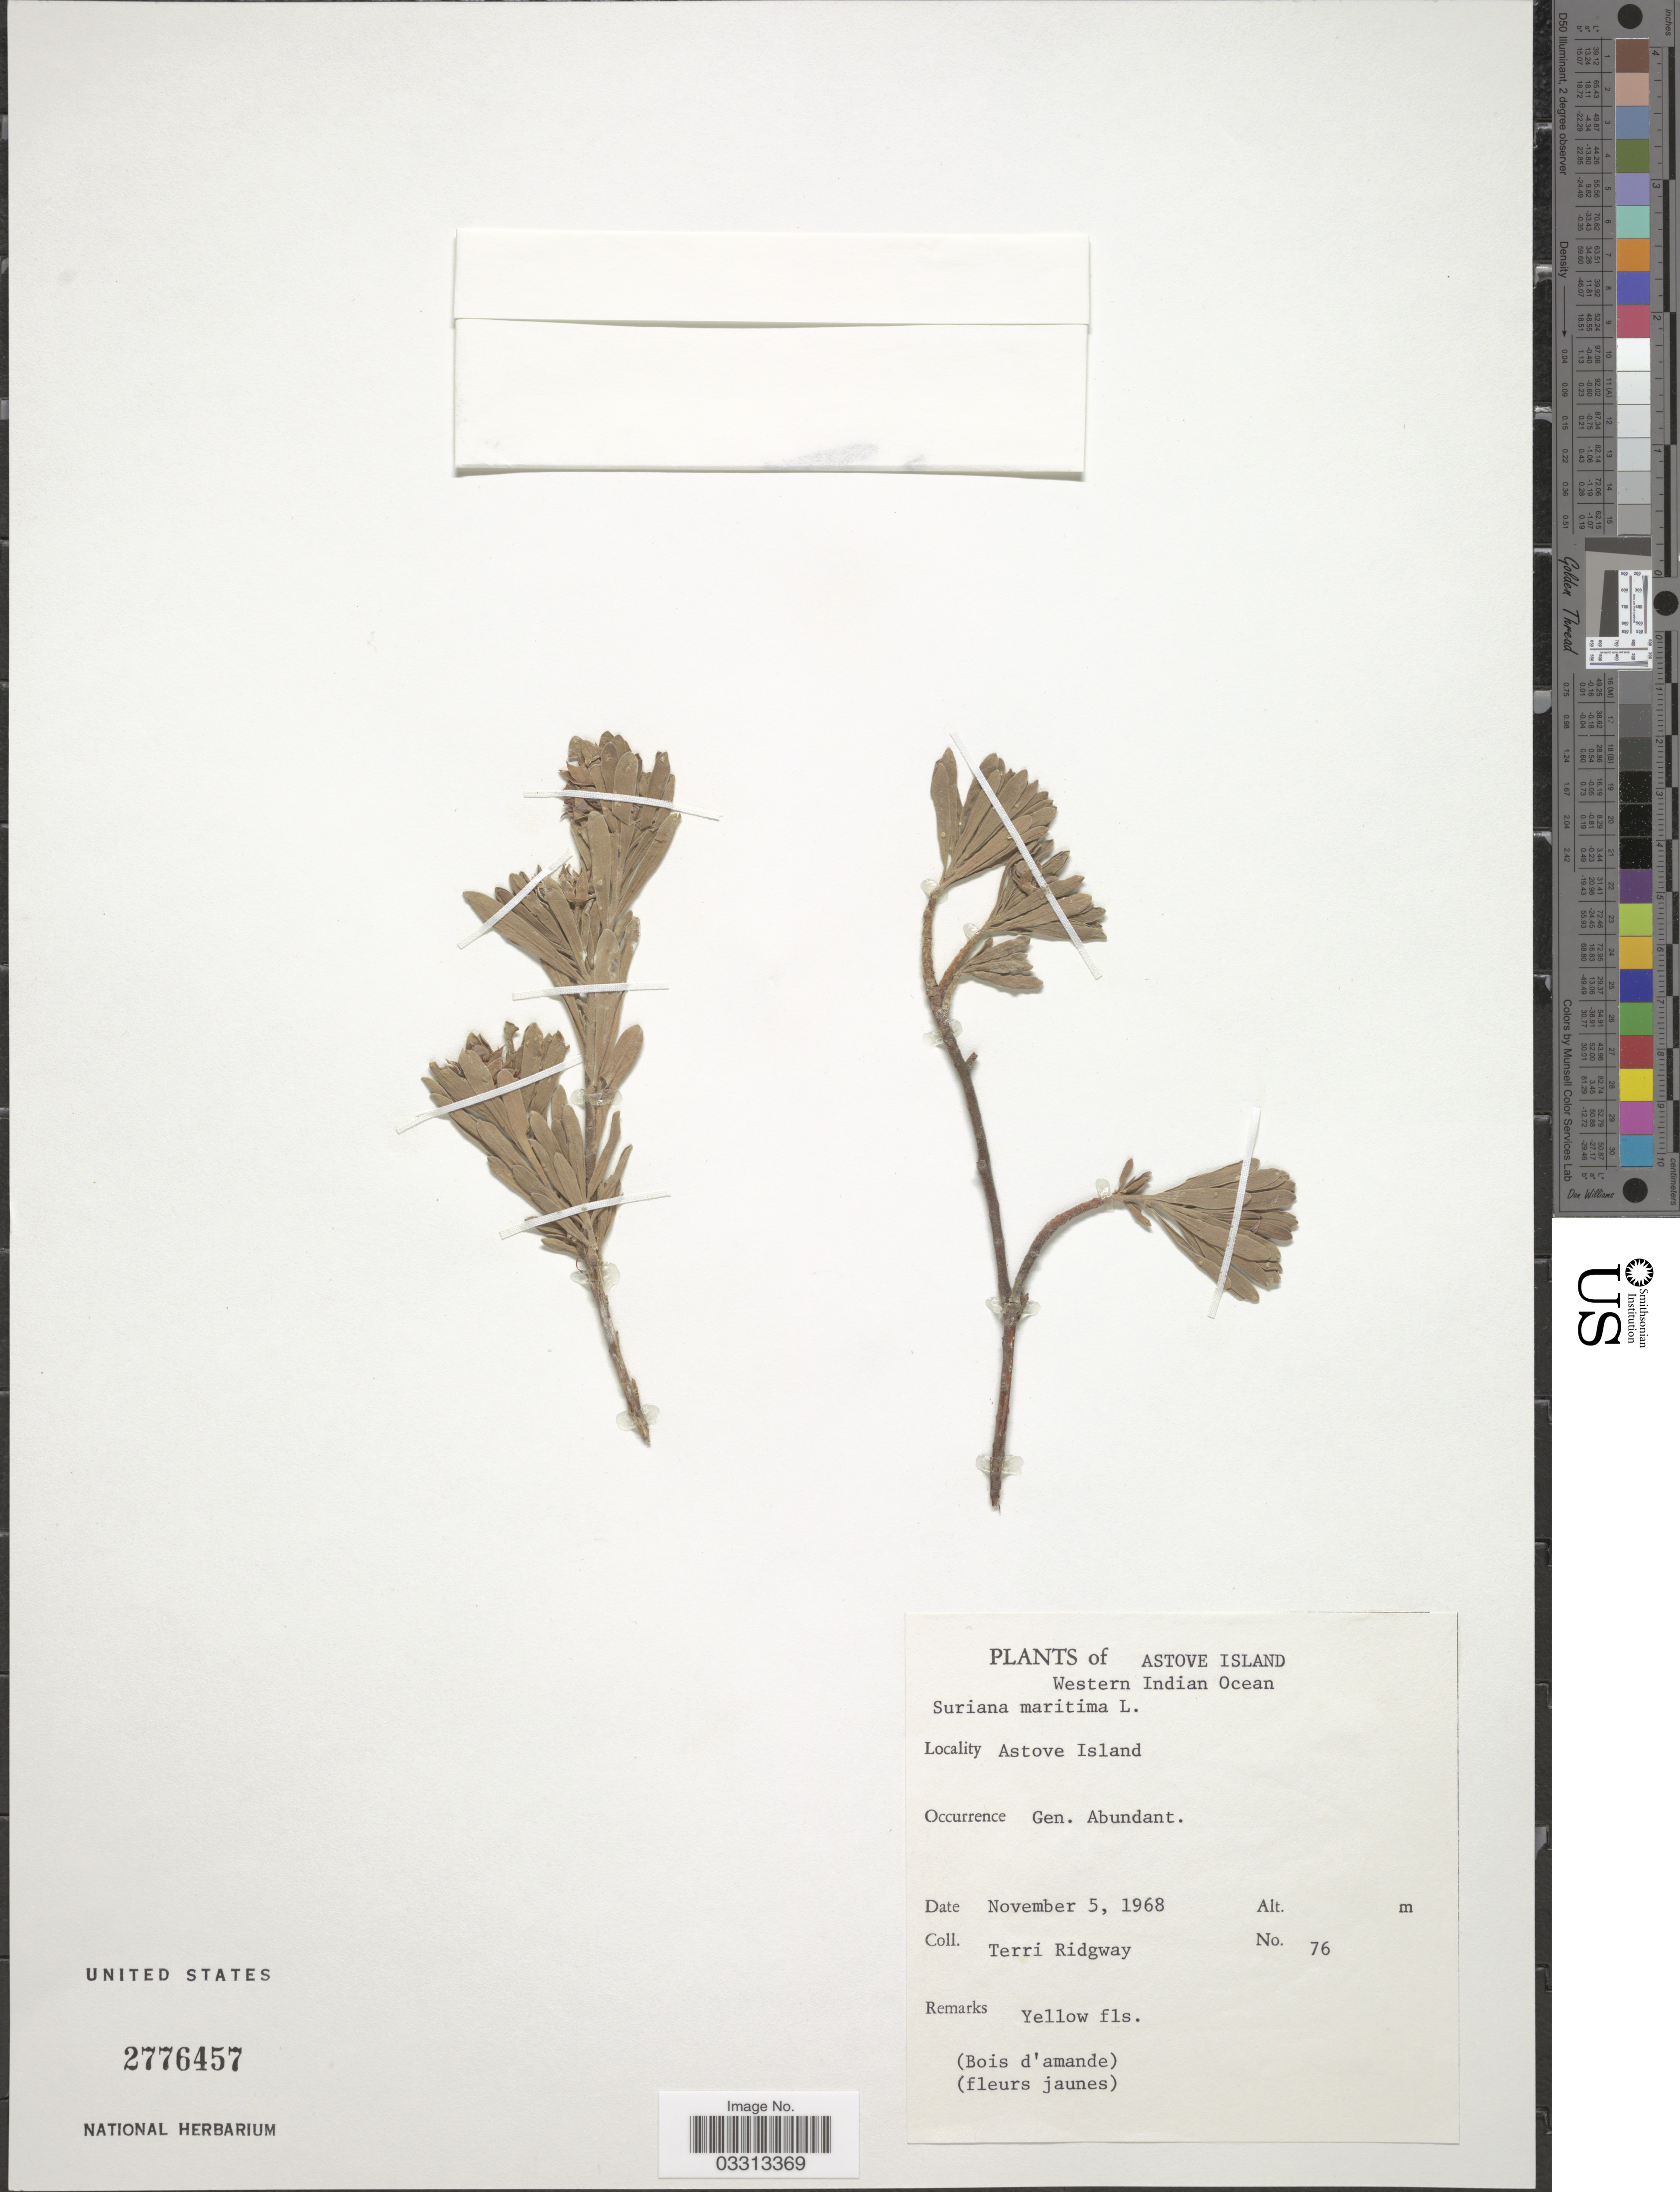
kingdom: Plantae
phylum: Tracheophyta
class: Magnoliopsida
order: Fabales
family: Surianaceae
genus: Suriana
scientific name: Suriana maritima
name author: L.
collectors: T. Ridgway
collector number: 76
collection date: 1968-11-05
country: Seychelles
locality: Astove Island. Western Indian Ocean. Astove Island.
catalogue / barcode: US 2776457